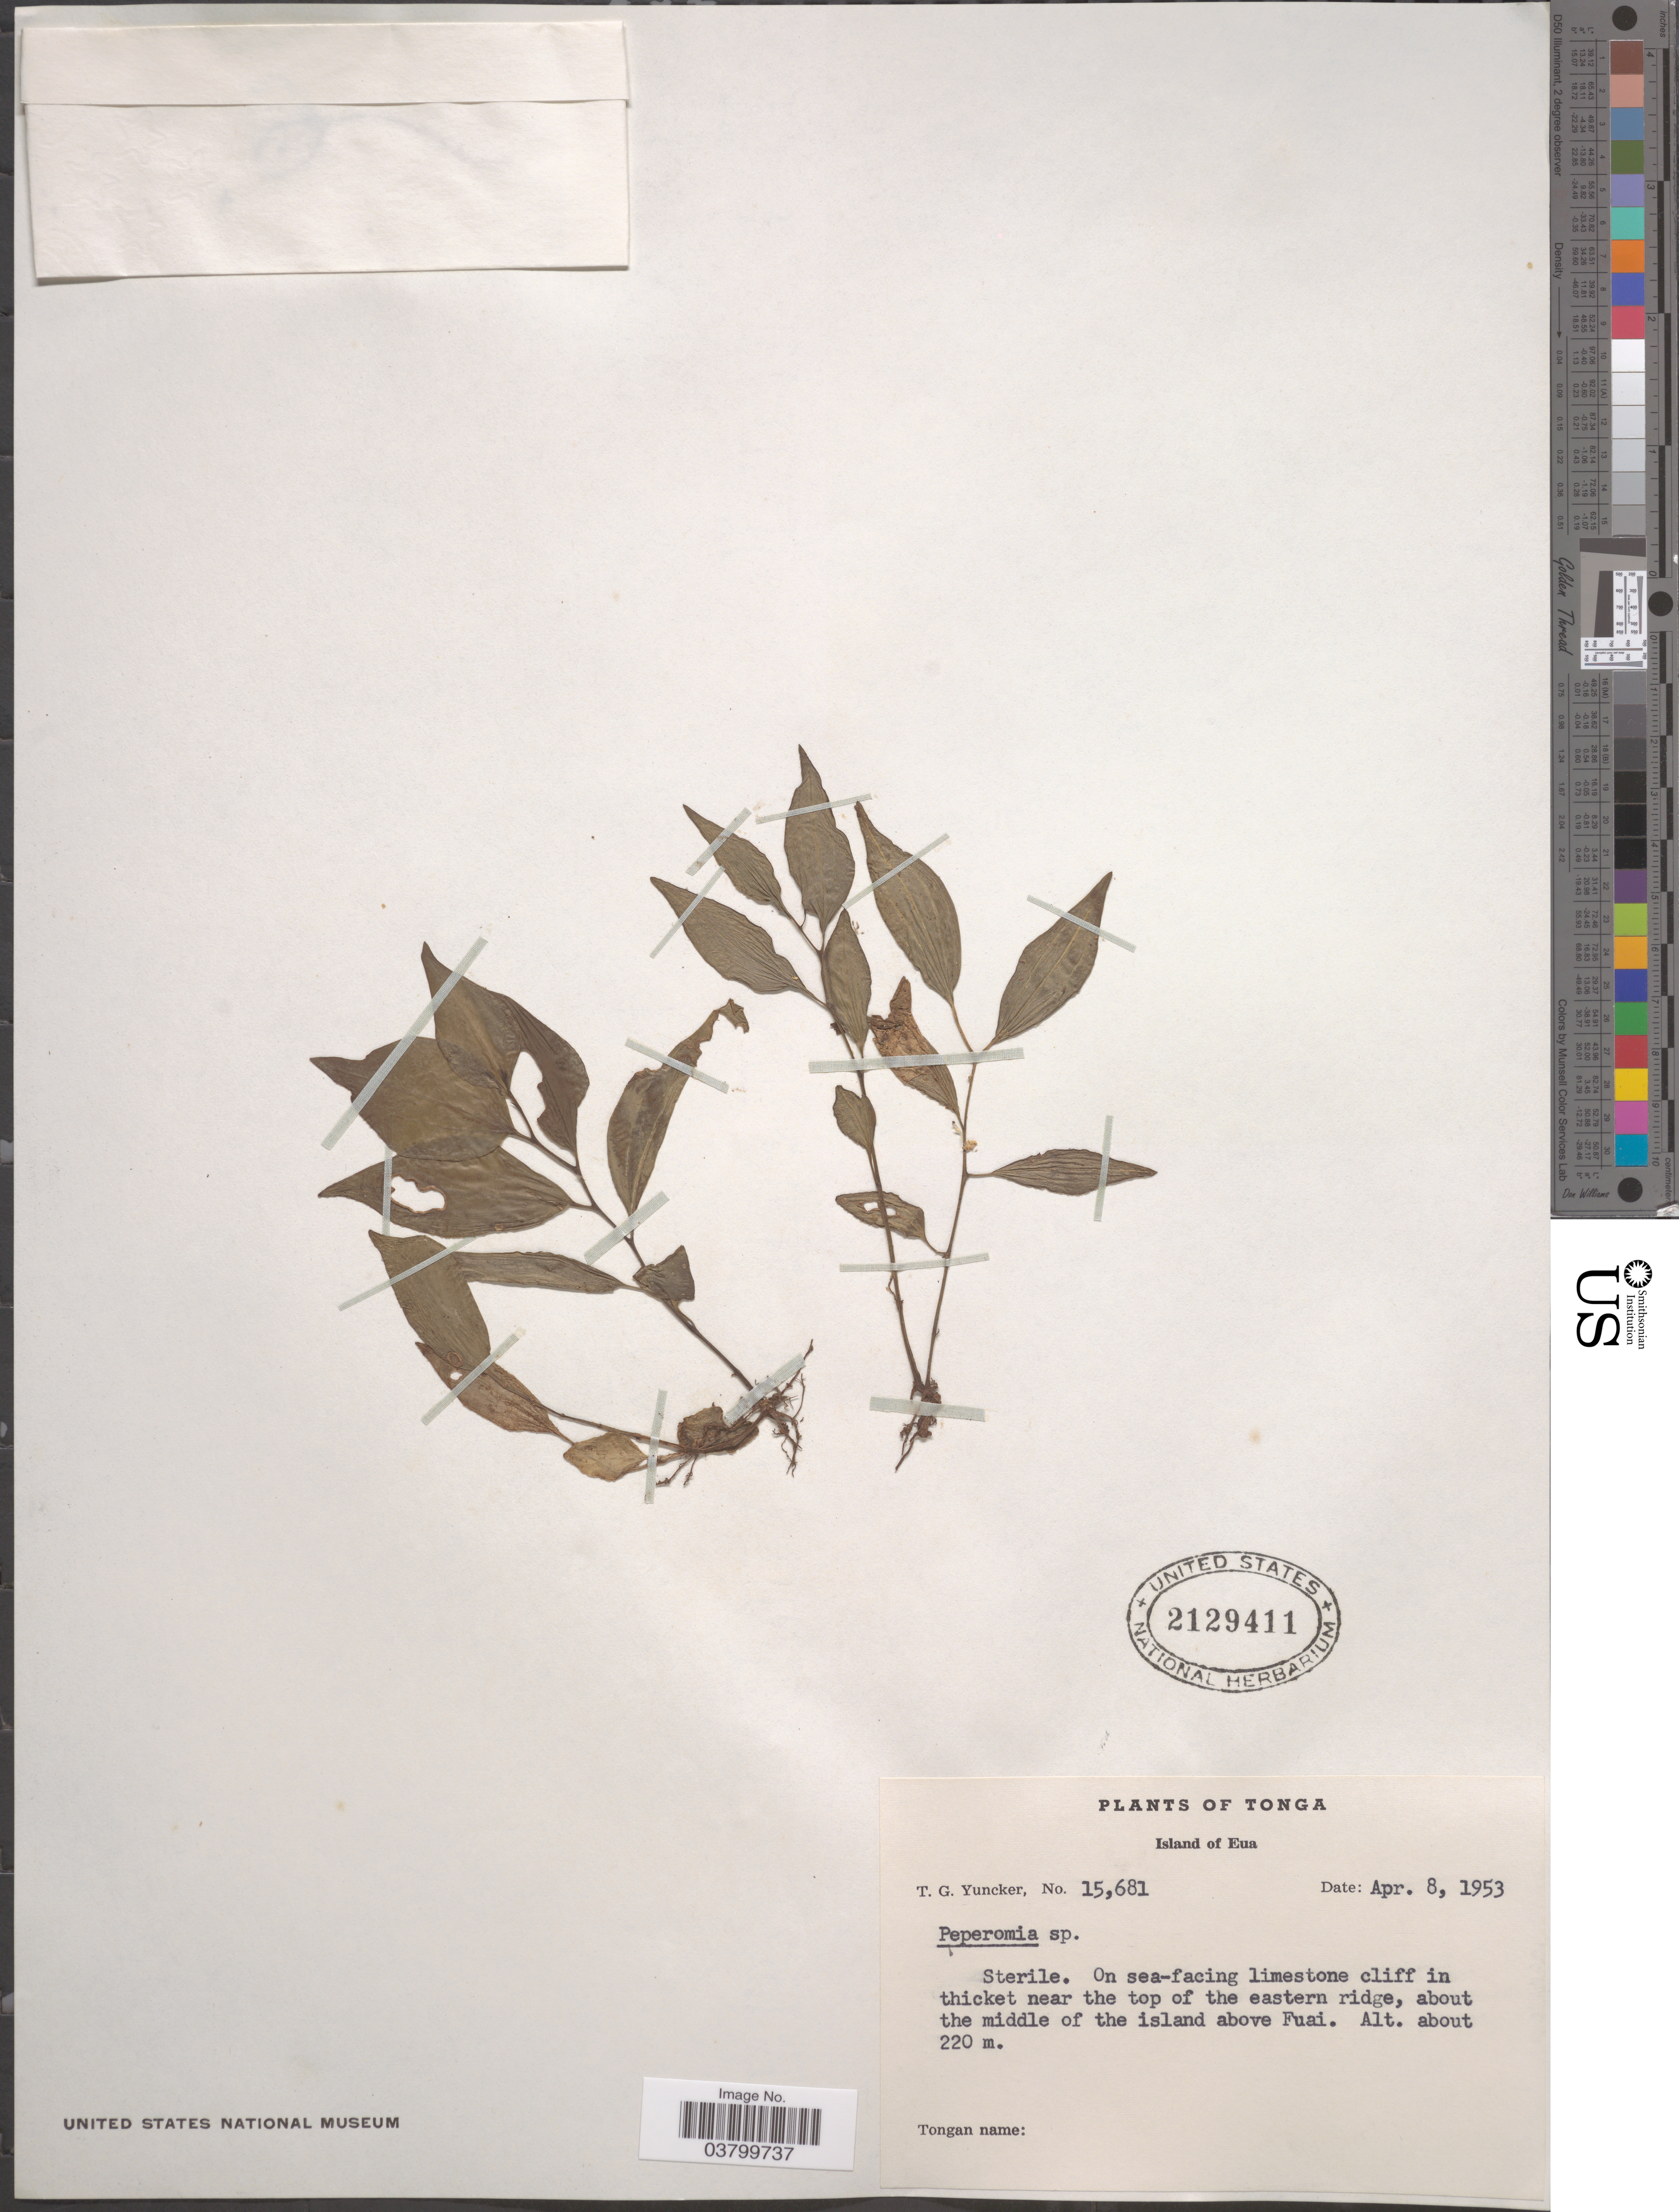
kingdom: Plantae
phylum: Tracheophyta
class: Magnoliopsida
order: Piperales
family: Piperaceae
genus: Peperomia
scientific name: Peperomia sp.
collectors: T. G. Yuncker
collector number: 15681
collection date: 1953-04-08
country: Tonga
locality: Island of Eua. On sea-facing limestone cliff in thicket near the top of the eastern ridge, about the middle of the island above Fuai.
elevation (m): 220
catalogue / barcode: US 2129411